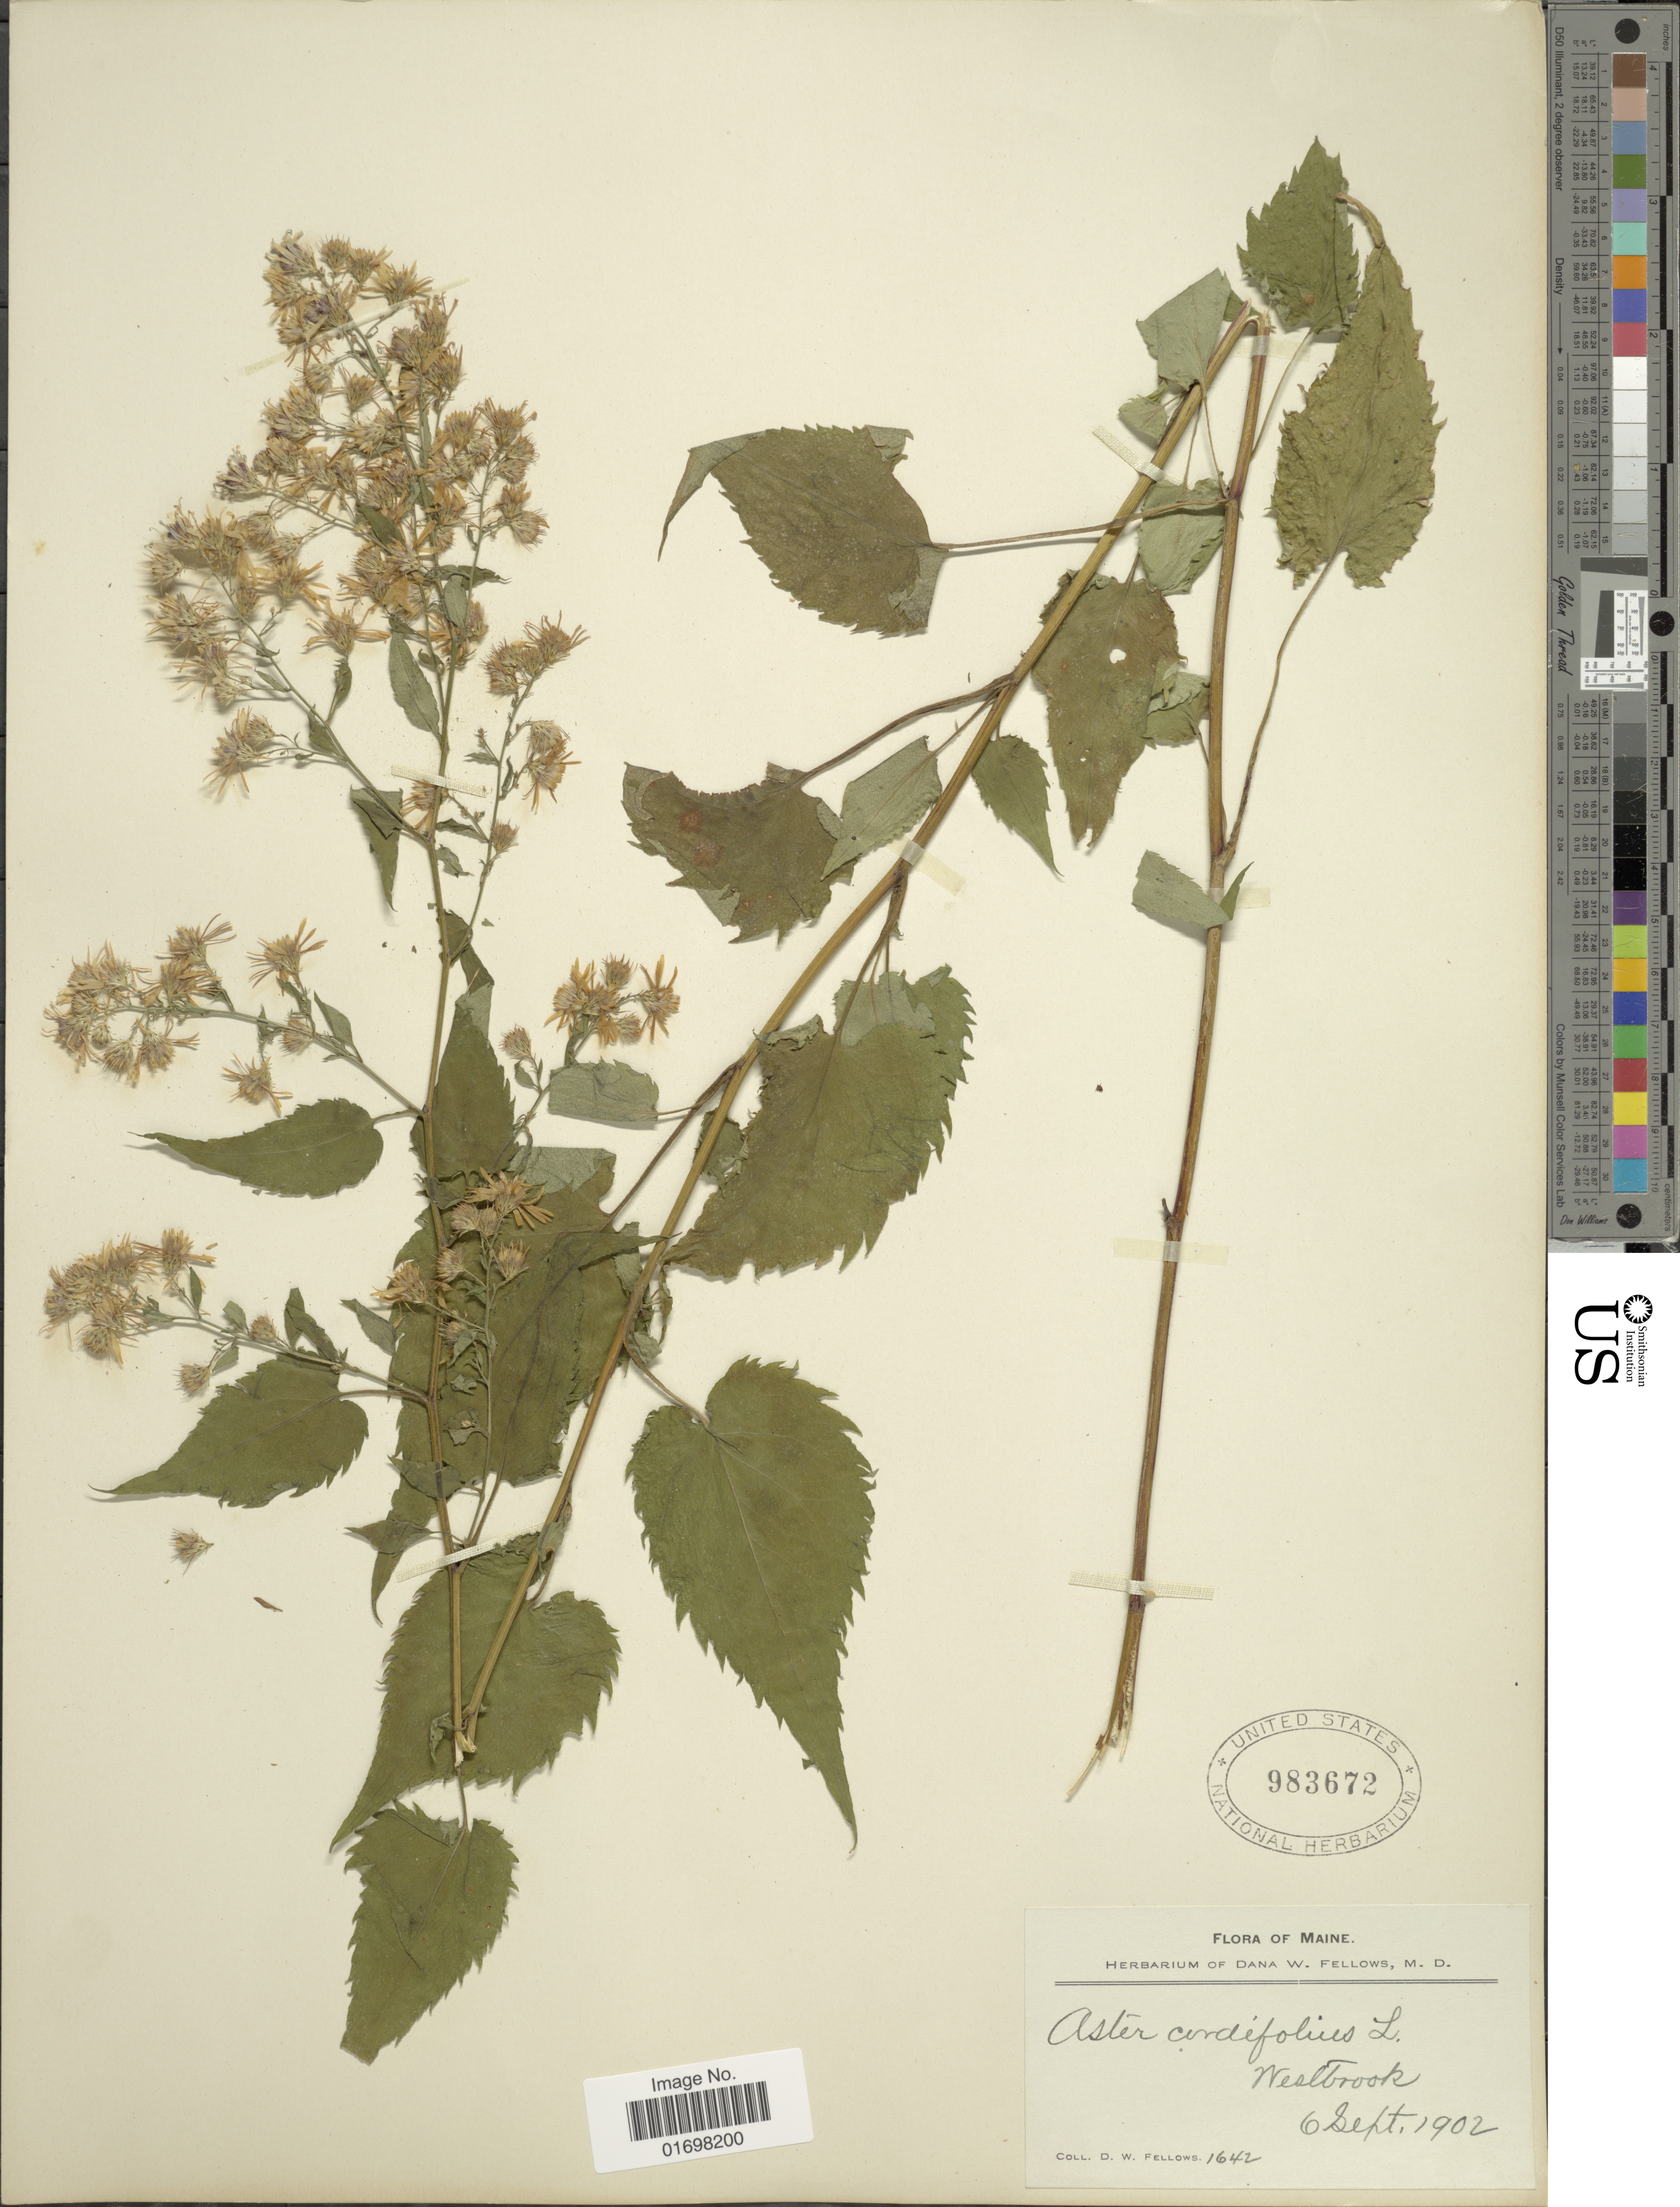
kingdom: Plantae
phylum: Tracheophyta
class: Magnoliopsida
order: Asterales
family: Asteraceae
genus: Symphyotrichum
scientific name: Symphyotrichum cordifolium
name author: (L.) G.L. Nesom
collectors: D. W. Fellows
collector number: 1642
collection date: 1902-09-06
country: United States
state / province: Maine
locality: Westbrook.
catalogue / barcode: US 983672